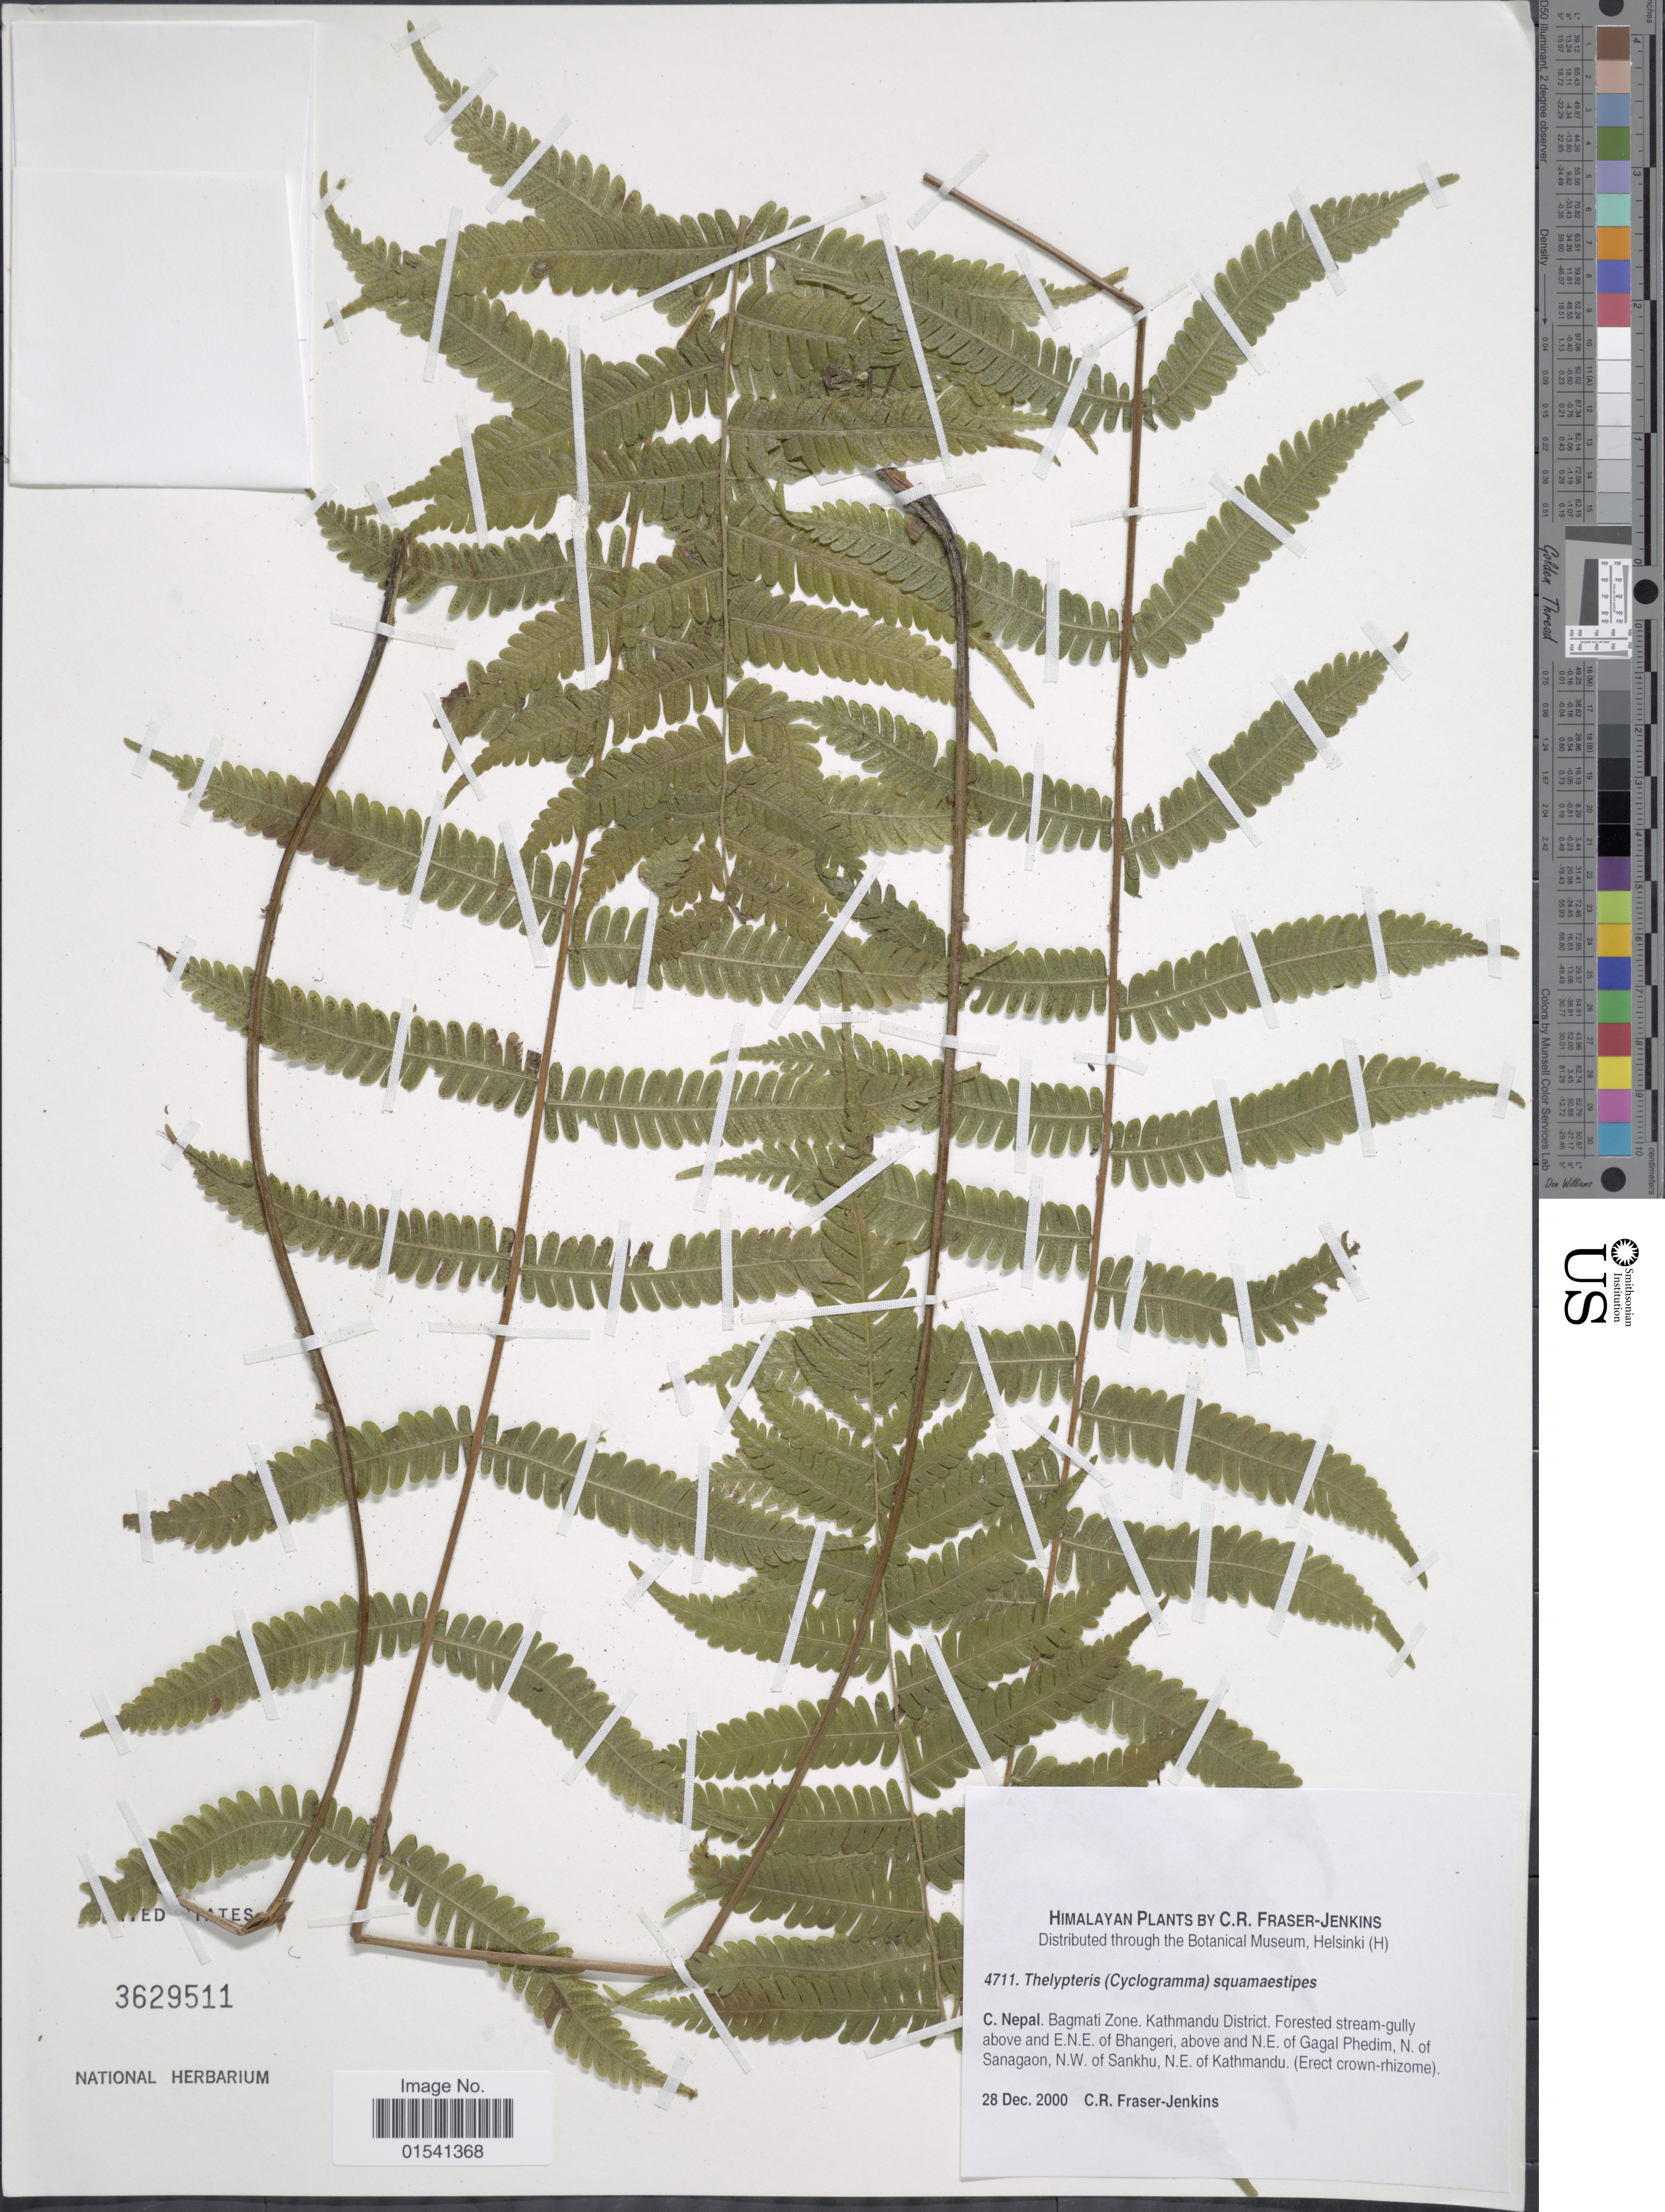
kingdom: Plantae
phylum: Tracheophyta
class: Polypodiopsida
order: Polypodiales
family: Thelypteridaceae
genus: Cyclogramma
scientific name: Cyclogramma squamaestipes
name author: (C.B. Clarke) Tagawa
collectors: C. R. Fraser-Jenkins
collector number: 4711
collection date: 2000-12-28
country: Nepal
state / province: Bagmati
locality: C. Nepal. Bagmati Zone. Kathmandu District. Forested stream-gully above E.N.E. of Bhangeri, above N.E. of Gagal Phedim, N. of Sanagaon, N.W. of Sankhu, N.E. of Kathmandu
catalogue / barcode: US 3629511